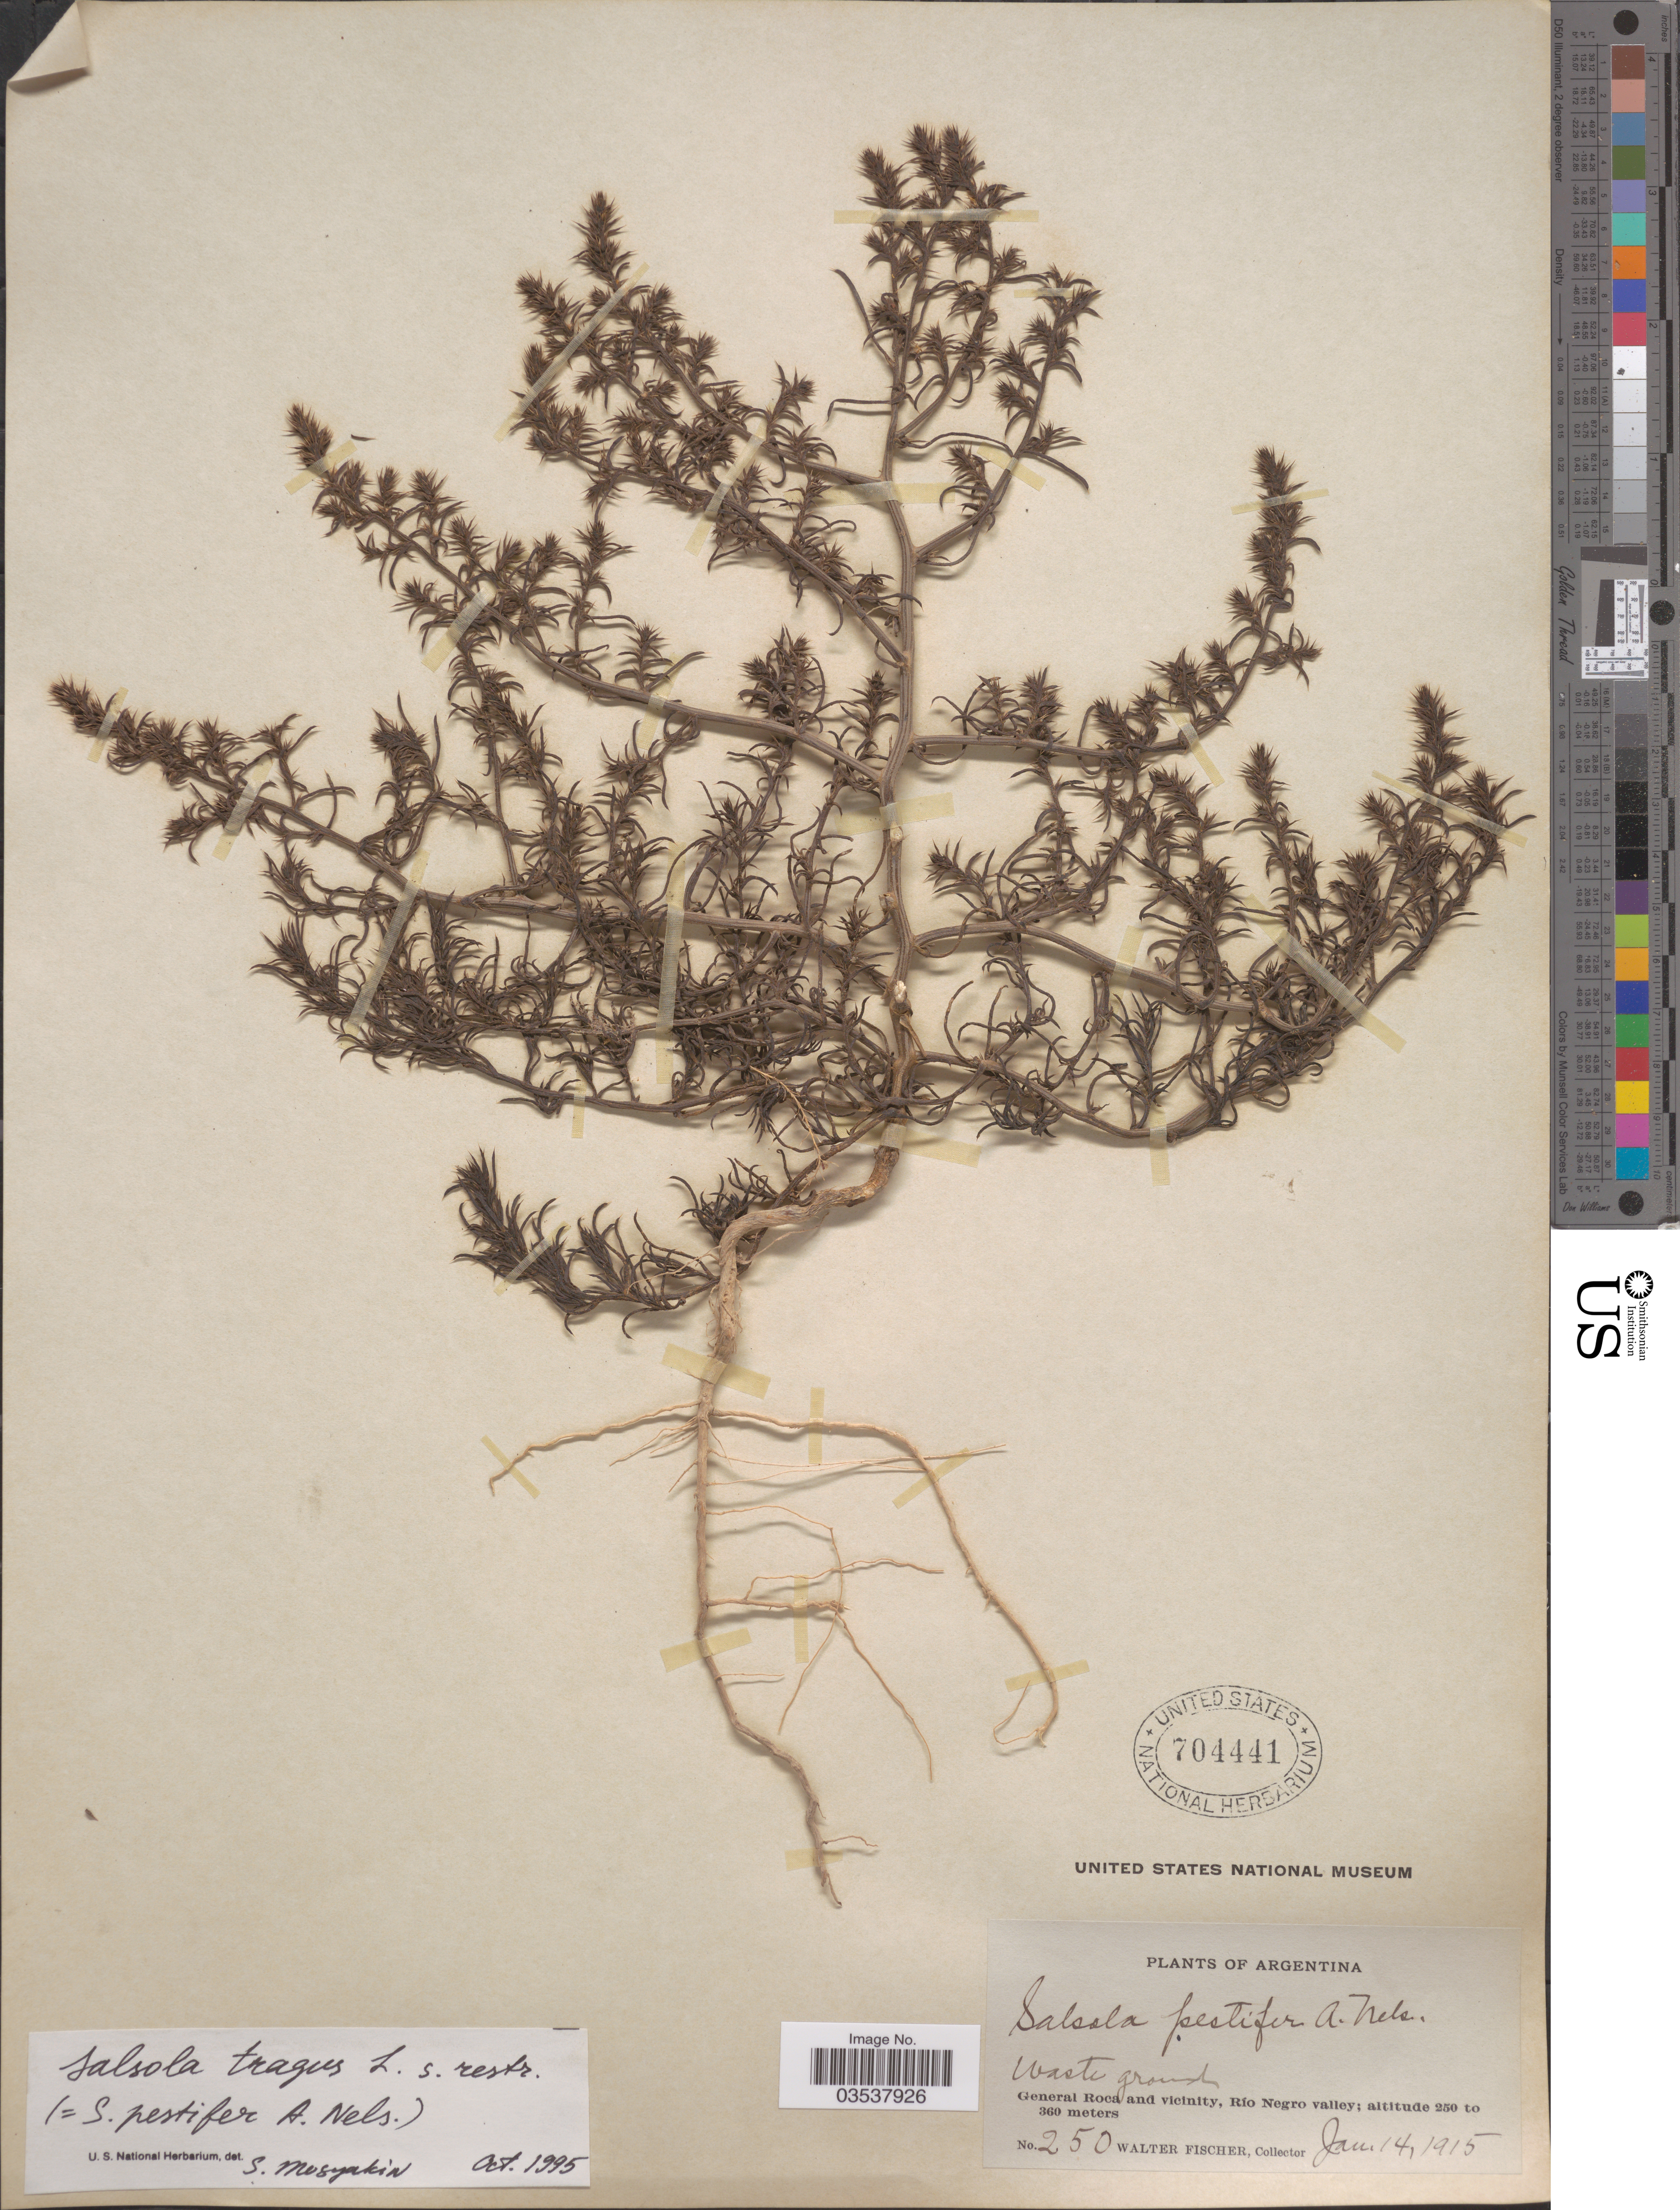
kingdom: Plantae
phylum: Tracheophyta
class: Magnoliopsida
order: Caryophyllales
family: Amaranthaceae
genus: Salsola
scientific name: Salsola pestifer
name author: A. Nelson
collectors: W. Fischer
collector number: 250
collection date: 1915-01-14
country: Argentina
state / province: Rio Negro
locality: General Roca and vicinity, Río Negro valley.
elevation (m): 250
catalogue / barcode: US 704441